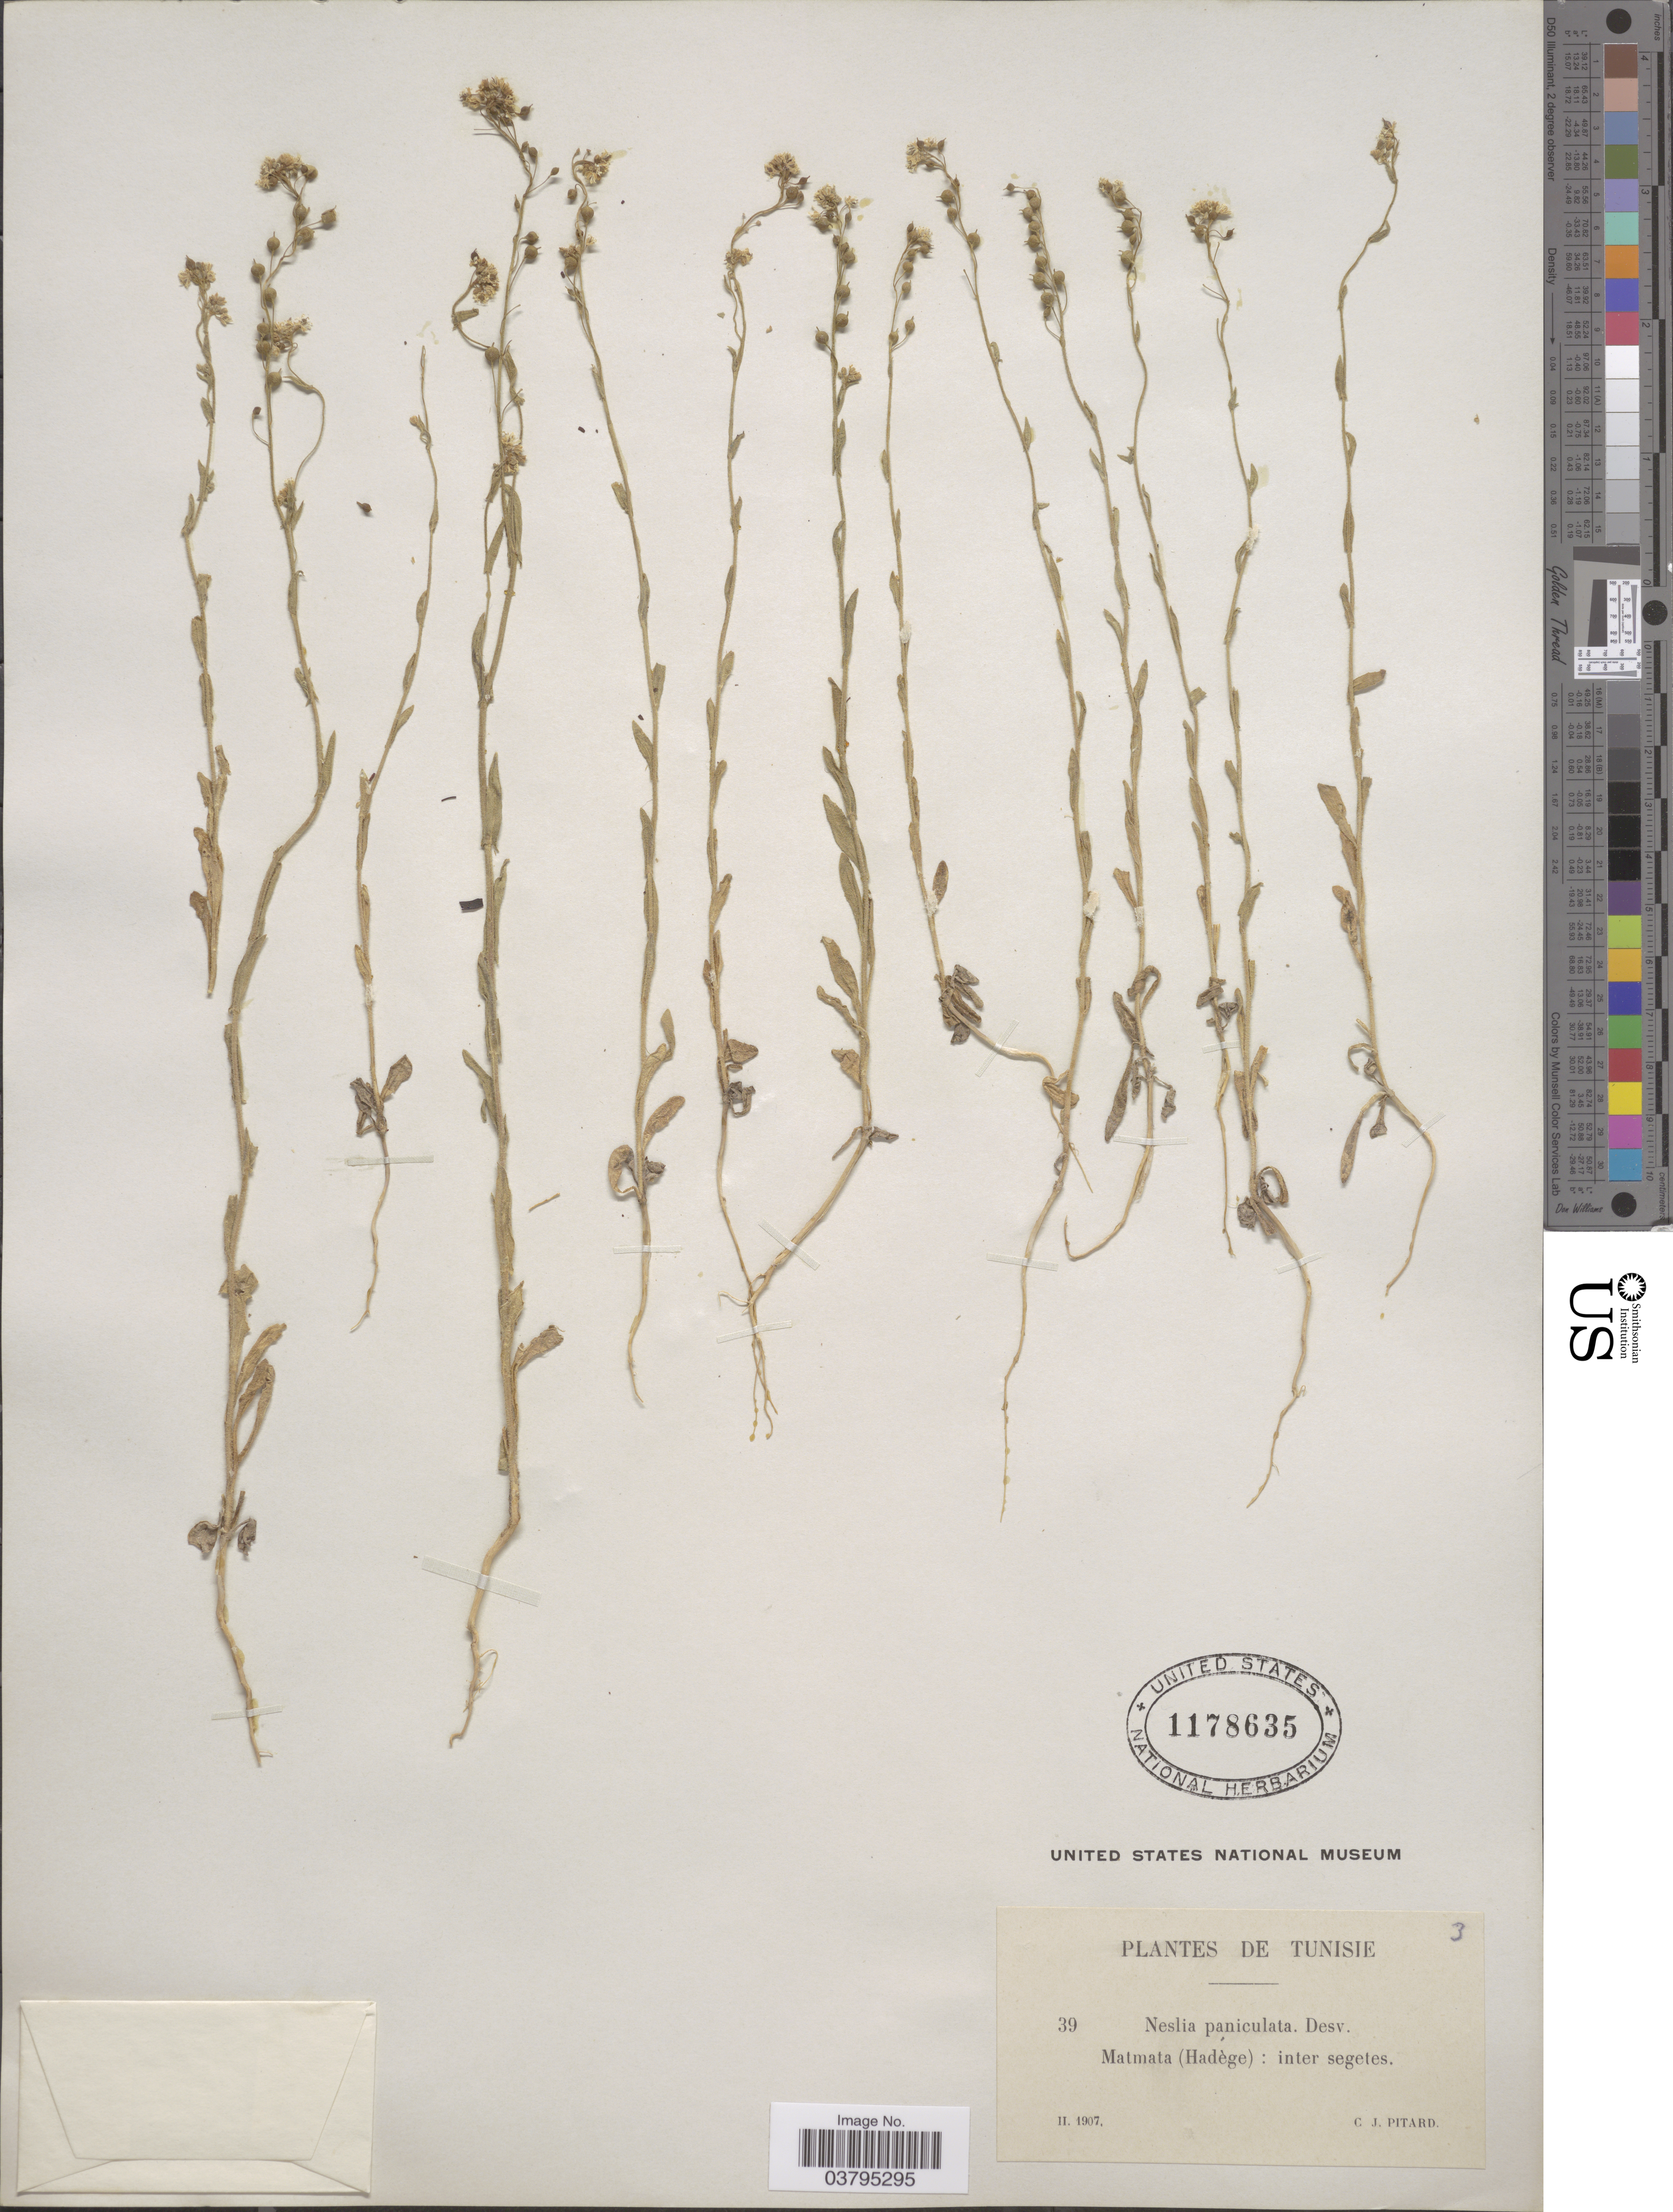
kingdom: Plantae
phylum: Tracheophyta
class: Magnoliopsida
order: Brassicales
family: Brassicaceae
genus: Neslia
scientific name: Neslia paniculata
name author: (L.) Desv.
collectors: C. Pitard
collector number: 39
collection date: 1907-02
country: Tunisia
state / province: Tunis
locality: Matmata (Hadège) : inter segetes.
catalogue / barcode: US 1178635